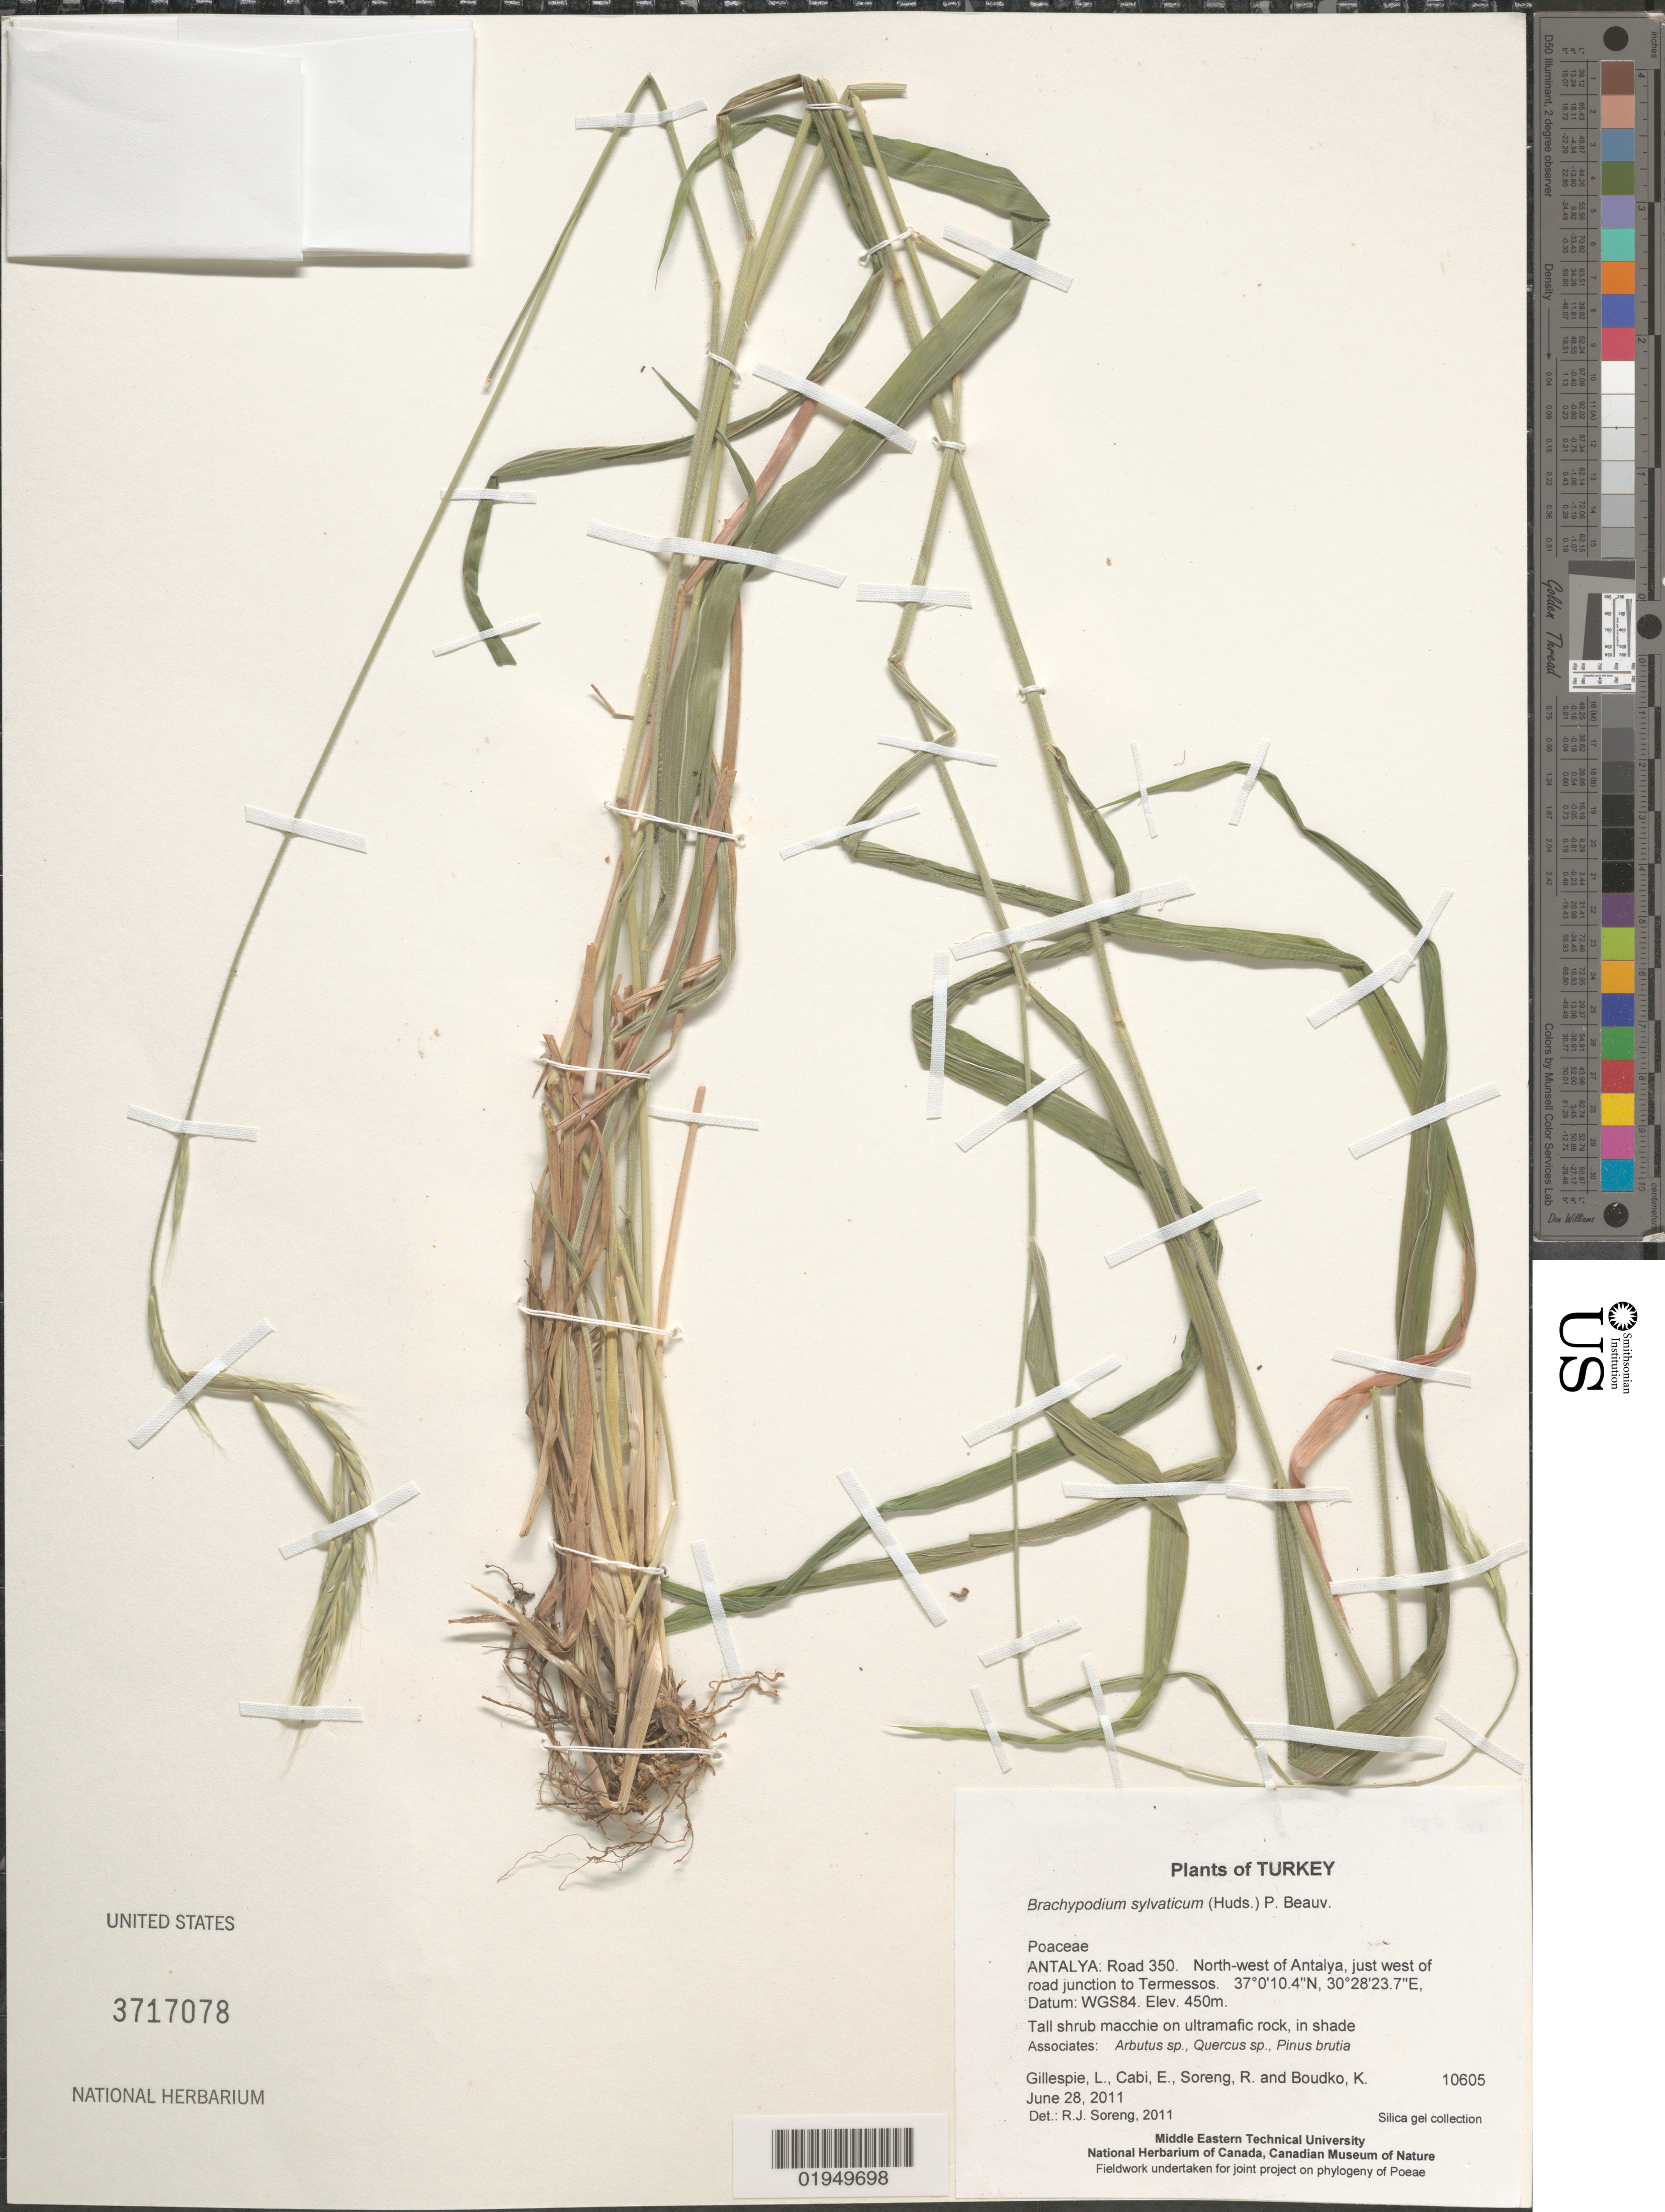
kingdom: Plantae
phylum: Tracheophyta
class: Liliopsida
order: Poales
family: Poaceae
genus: Brachypodium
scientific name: Brachypodium silvaticum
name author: (Huds.) P. Beauv.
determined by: Soreng, Robert J., Research Associate (BOT), Smithsonian Institution - National Museum of Natural History (UNITED STATES)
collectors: L. J. Gillespie, E. Cabi, R. J. Soreng & K. Boudko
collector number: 10605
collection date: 2011-06-28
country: Turkey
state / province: Antalya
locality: Road 350. North-west of Antalya, just west of road junction to Termessos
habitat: Tall shrub macchie on ultramafic rock, in shade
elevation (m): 450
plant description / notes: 2 DNA from same plant (1 to Evren, 1 to US)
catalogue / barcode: US 3717078